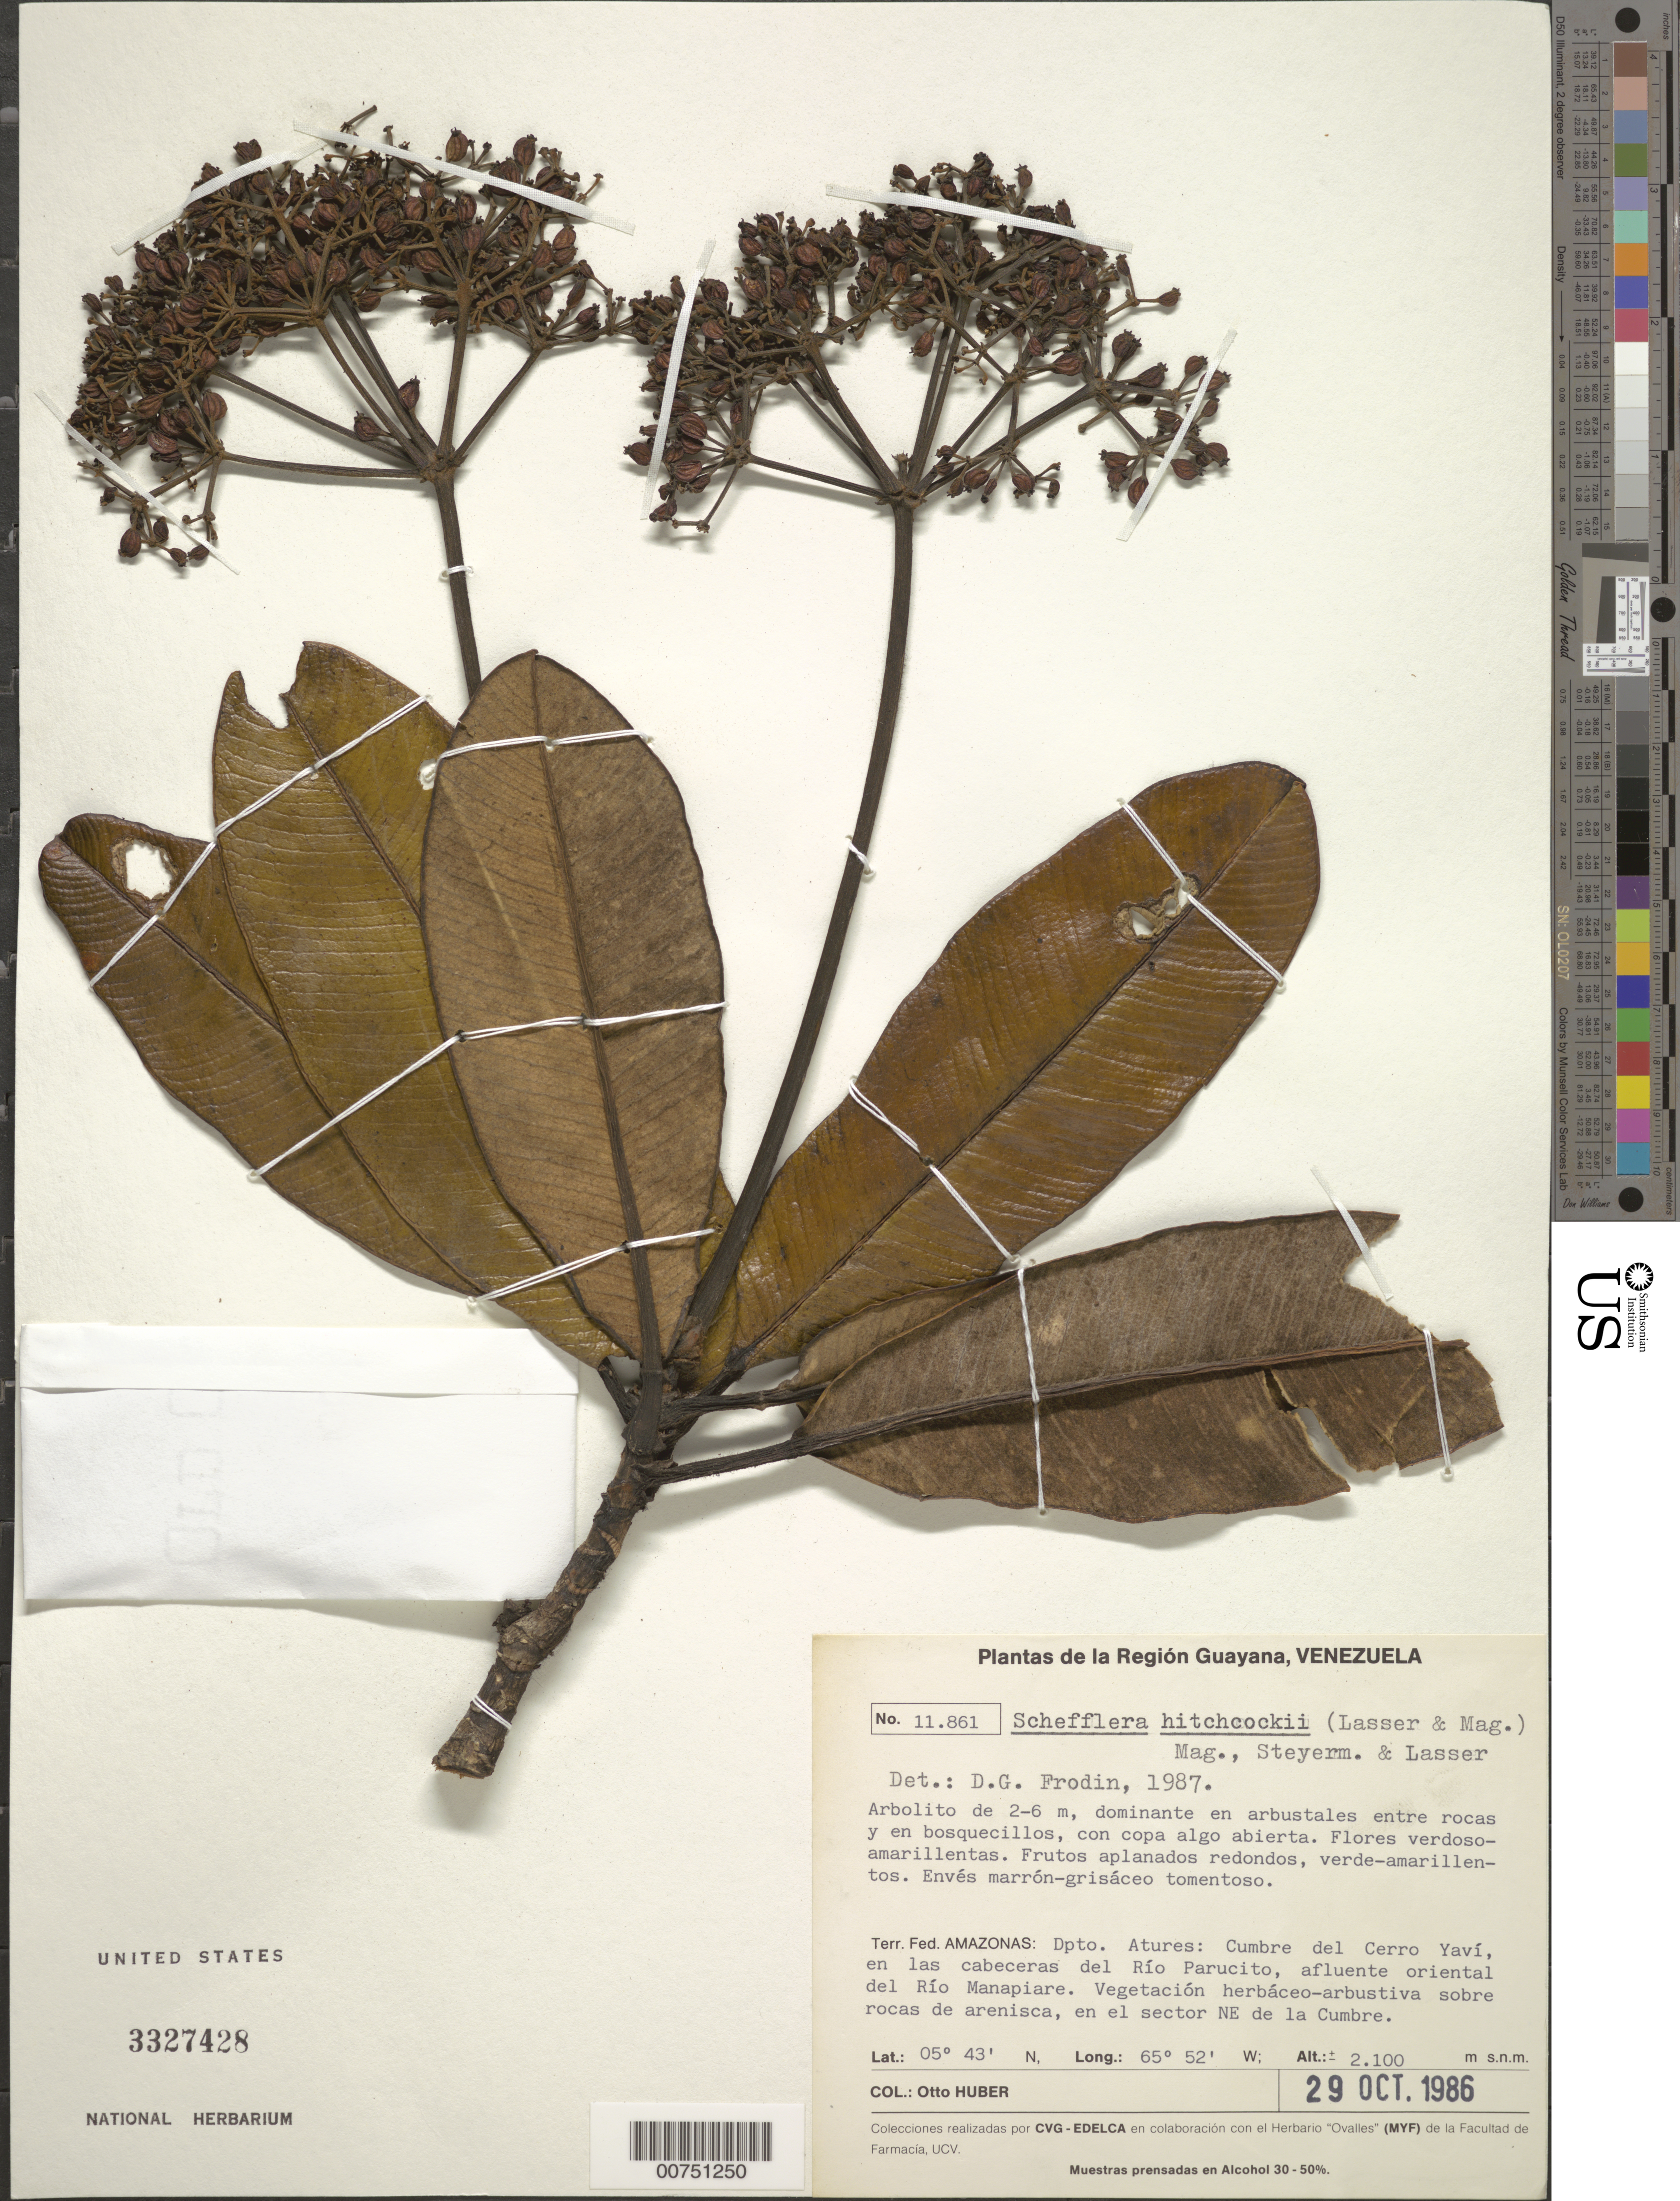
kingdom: Plantae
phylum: Tracheophyta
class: Magnoliopsida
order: Apiales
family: Araliaceae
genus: Schefflera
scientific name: Schefflera hitchcockii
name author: (Lasser & Maguire) Maguire et al.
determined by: Frodin, D. G.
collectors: O. Huber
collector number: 11861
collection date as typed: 29-Oct-86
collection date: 1986-10-29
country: Venezuela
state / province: Amazonas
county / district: Atures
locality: Cerro Yaví cumbre, cabeceras de Río Parucito (affl. Río Manapiare), sector NE de la cumbre.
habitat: Dominante en arbustales entre rocas y en bosquecillos. Vegetación herbaceo-arbustiva sobre rocas de arenisca.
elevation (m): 2100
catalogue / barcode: US 3327428